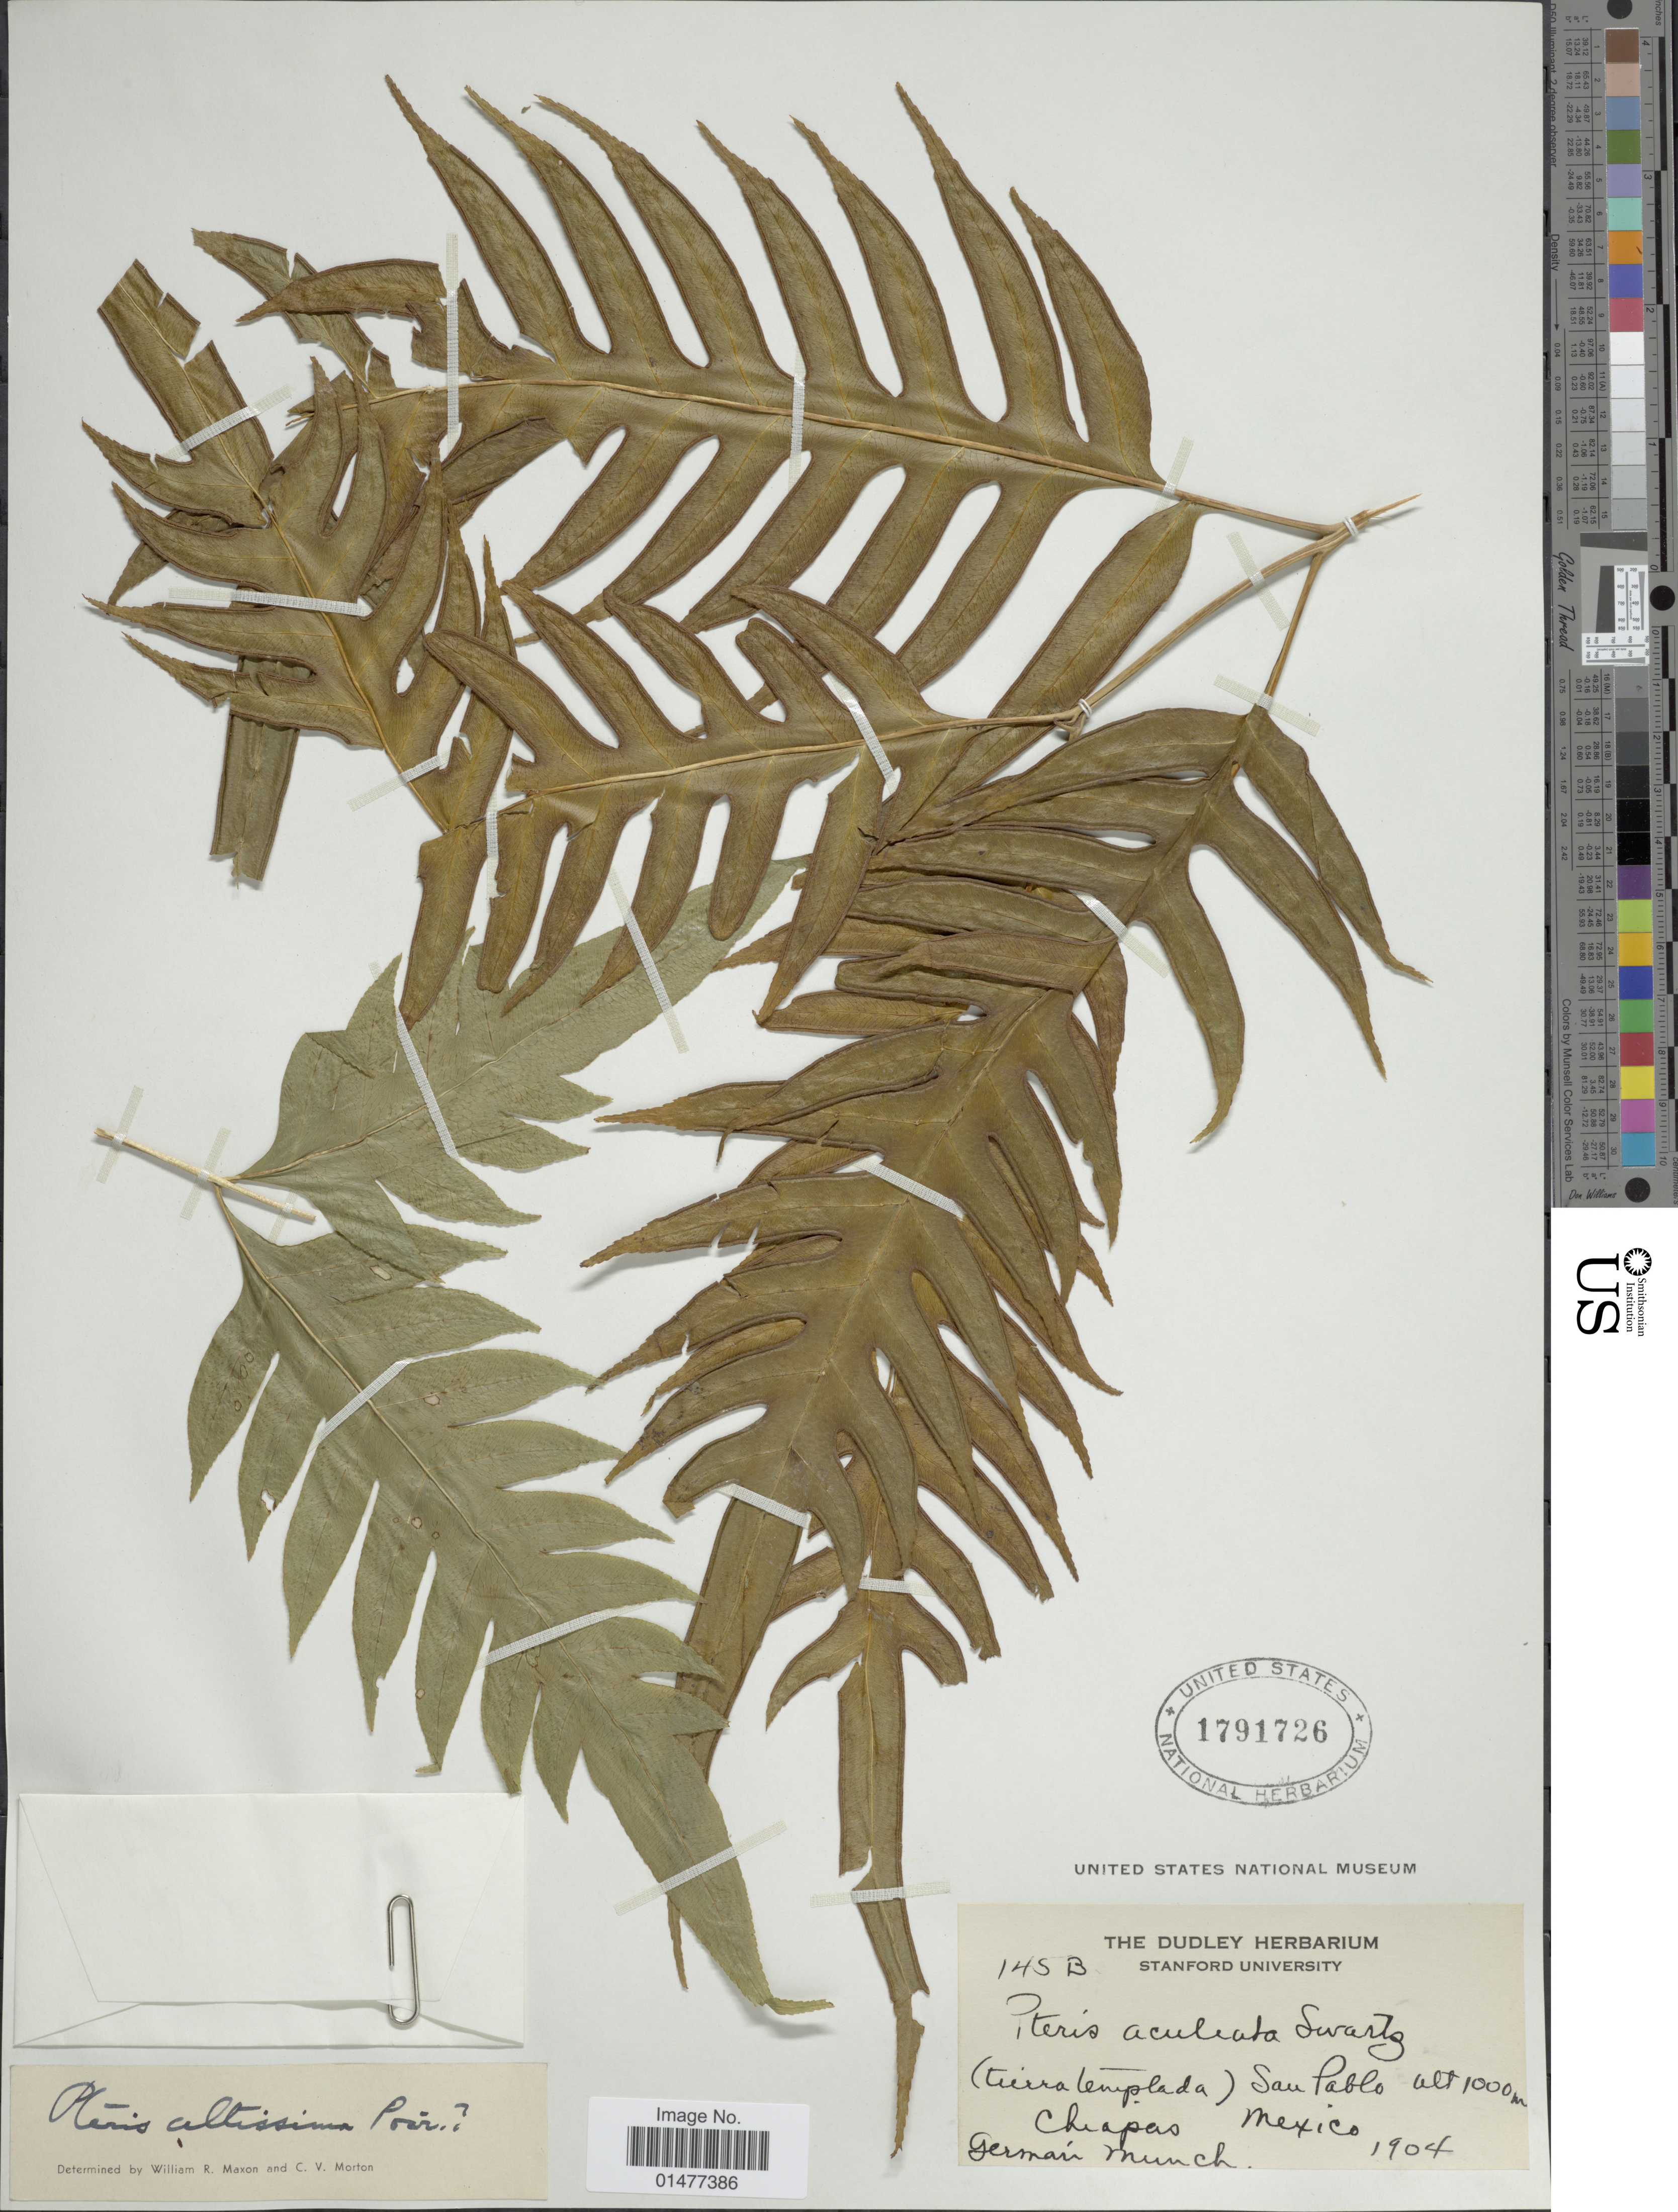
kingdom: Plantae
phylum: Tracheophyta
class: Polypodiopsida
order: Polypodiales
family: Pteridaceae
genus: Pteris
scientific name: Pteris altissima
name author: Poir.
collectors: G. Munch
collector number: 145B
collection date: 1904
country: Mexico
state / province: Chiapas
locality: (Tierra Templada) San Pablo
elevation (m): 1000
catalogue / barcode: US 1791726